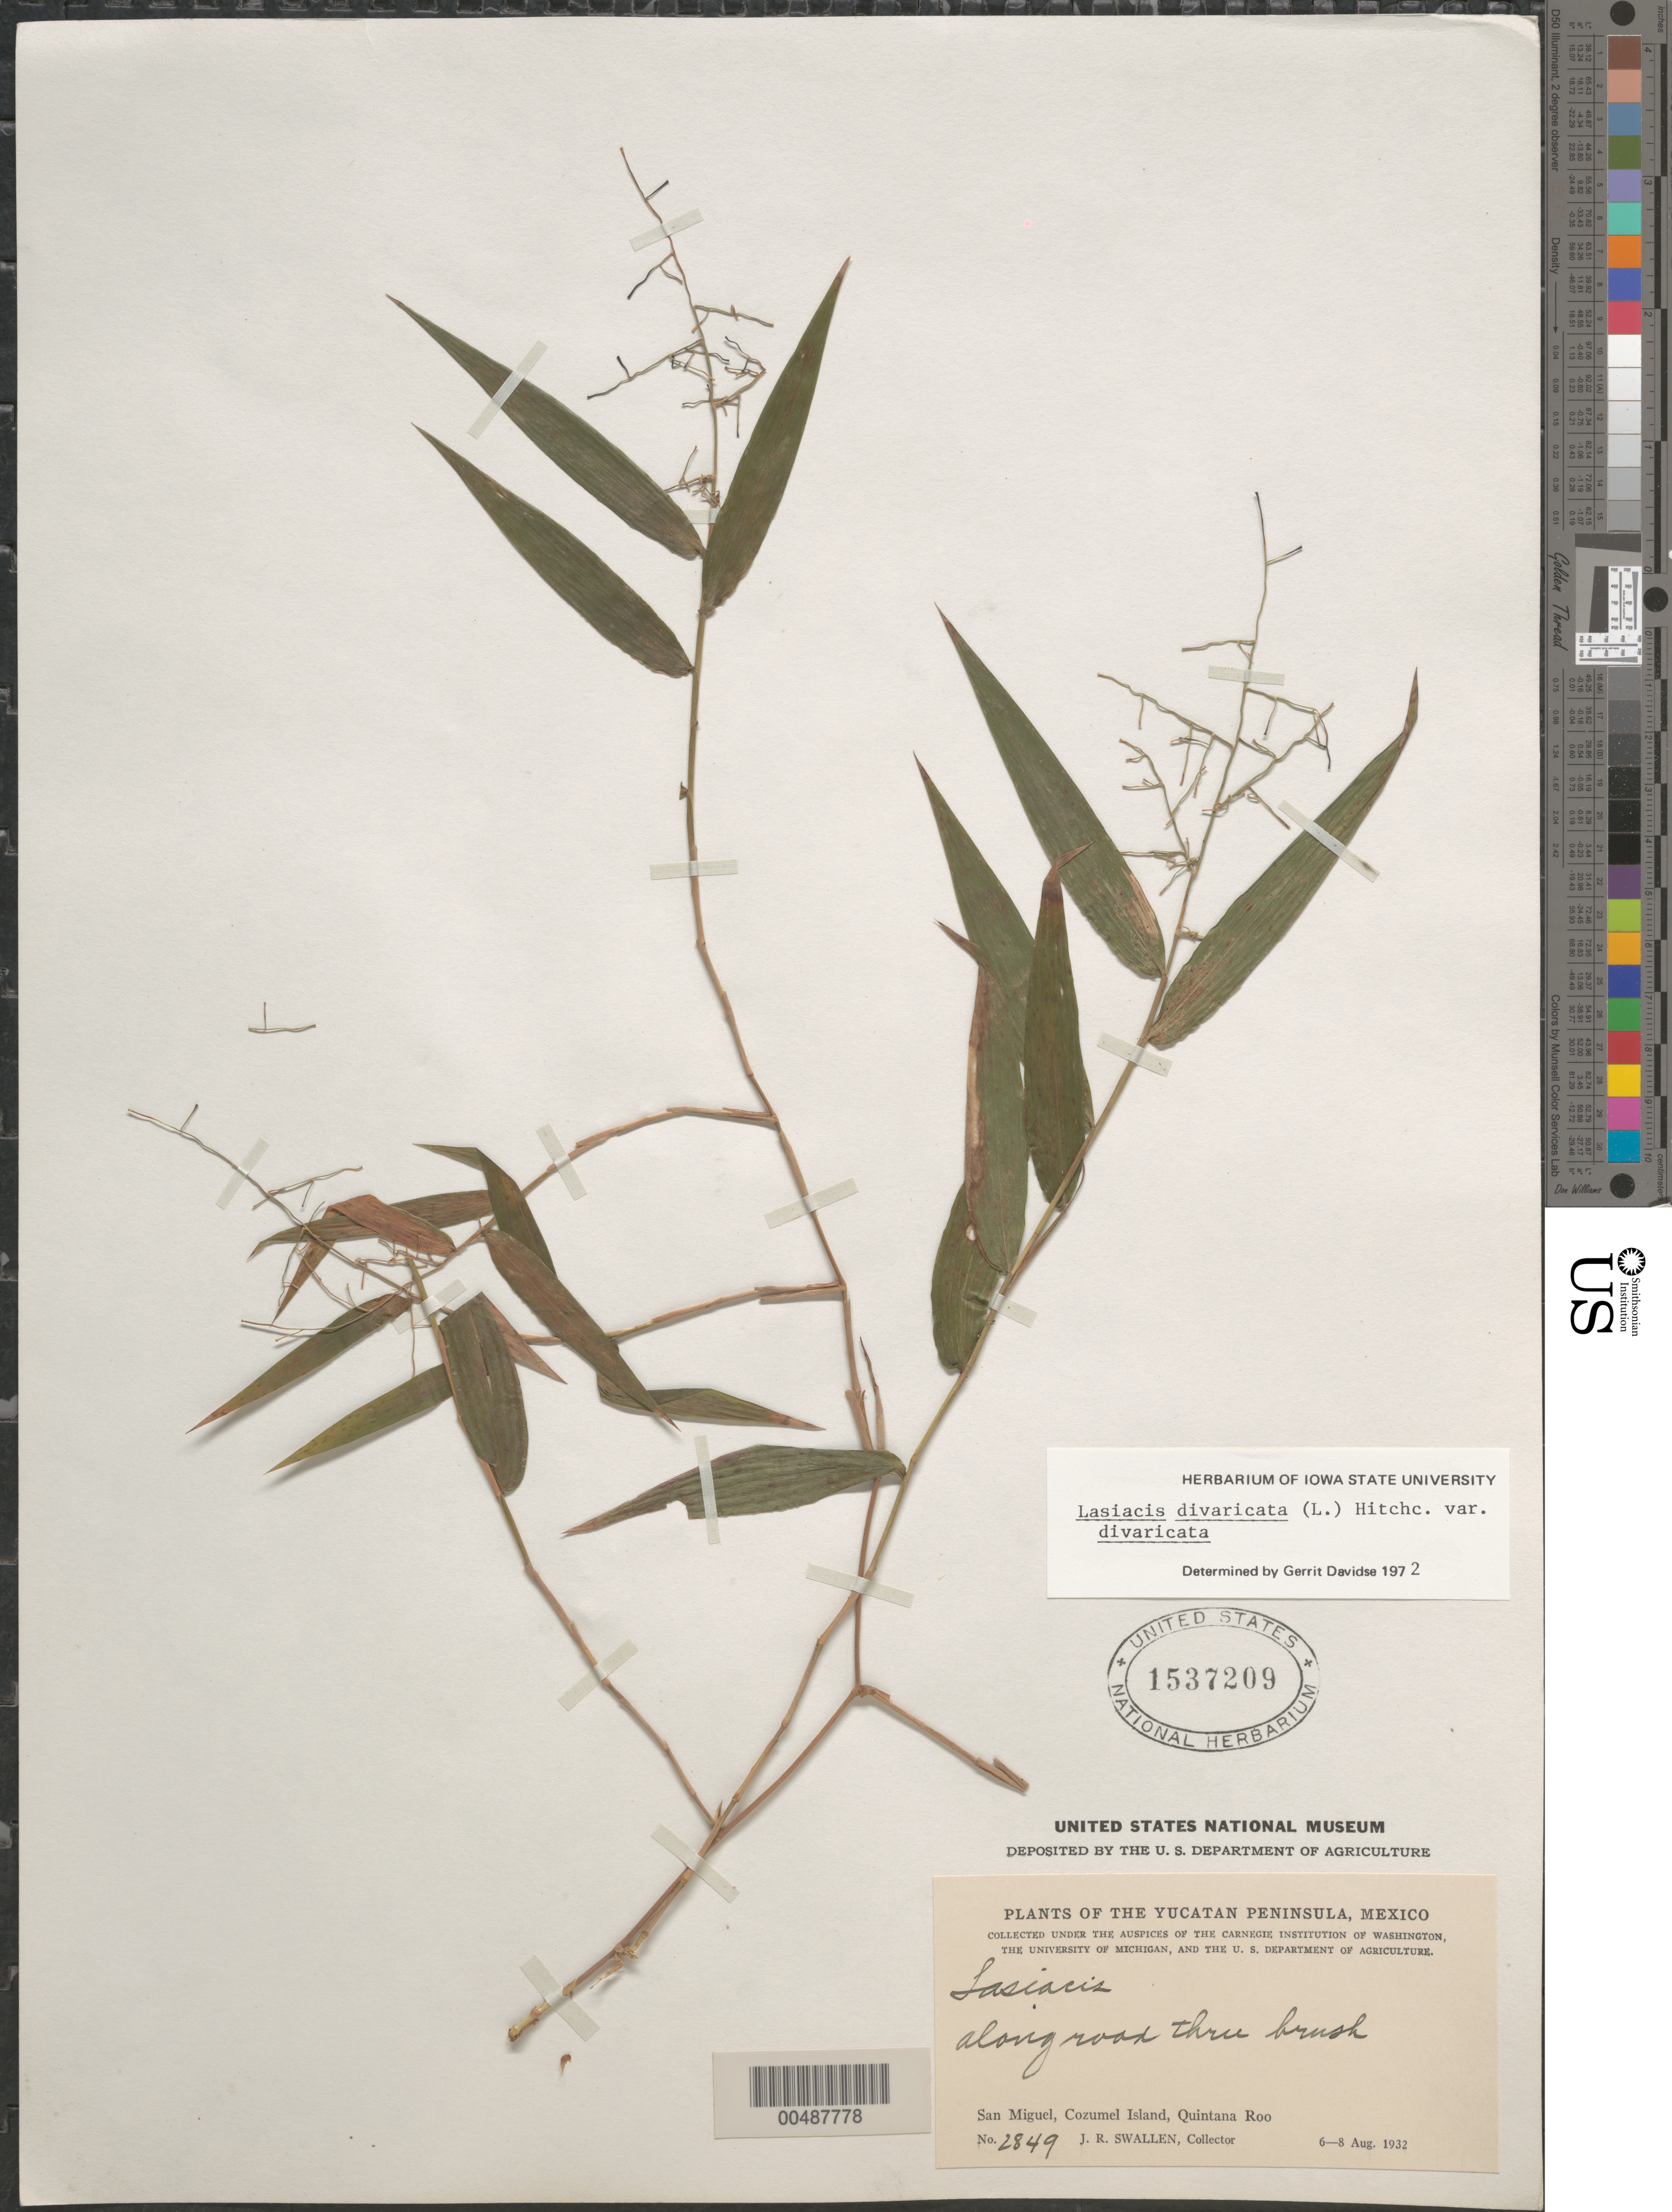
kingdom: Plantae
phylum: Tracheophyta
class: Liliopsida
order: Poales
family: Poaceae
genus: Lasiacis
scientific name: Lasiacis divaricata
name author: (L.) Hitchc.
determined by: Davidse, Gerrit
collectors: J. R. Swallen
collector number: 2849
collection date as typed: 6 Aug 1932 to 8 Aug 1932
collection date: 1932-08-06/1932-08-08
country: Mexico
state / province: Quintana Roo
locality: Yucatan Peninsula, San Miguel, Cozumel Island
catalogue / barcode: US 1537209